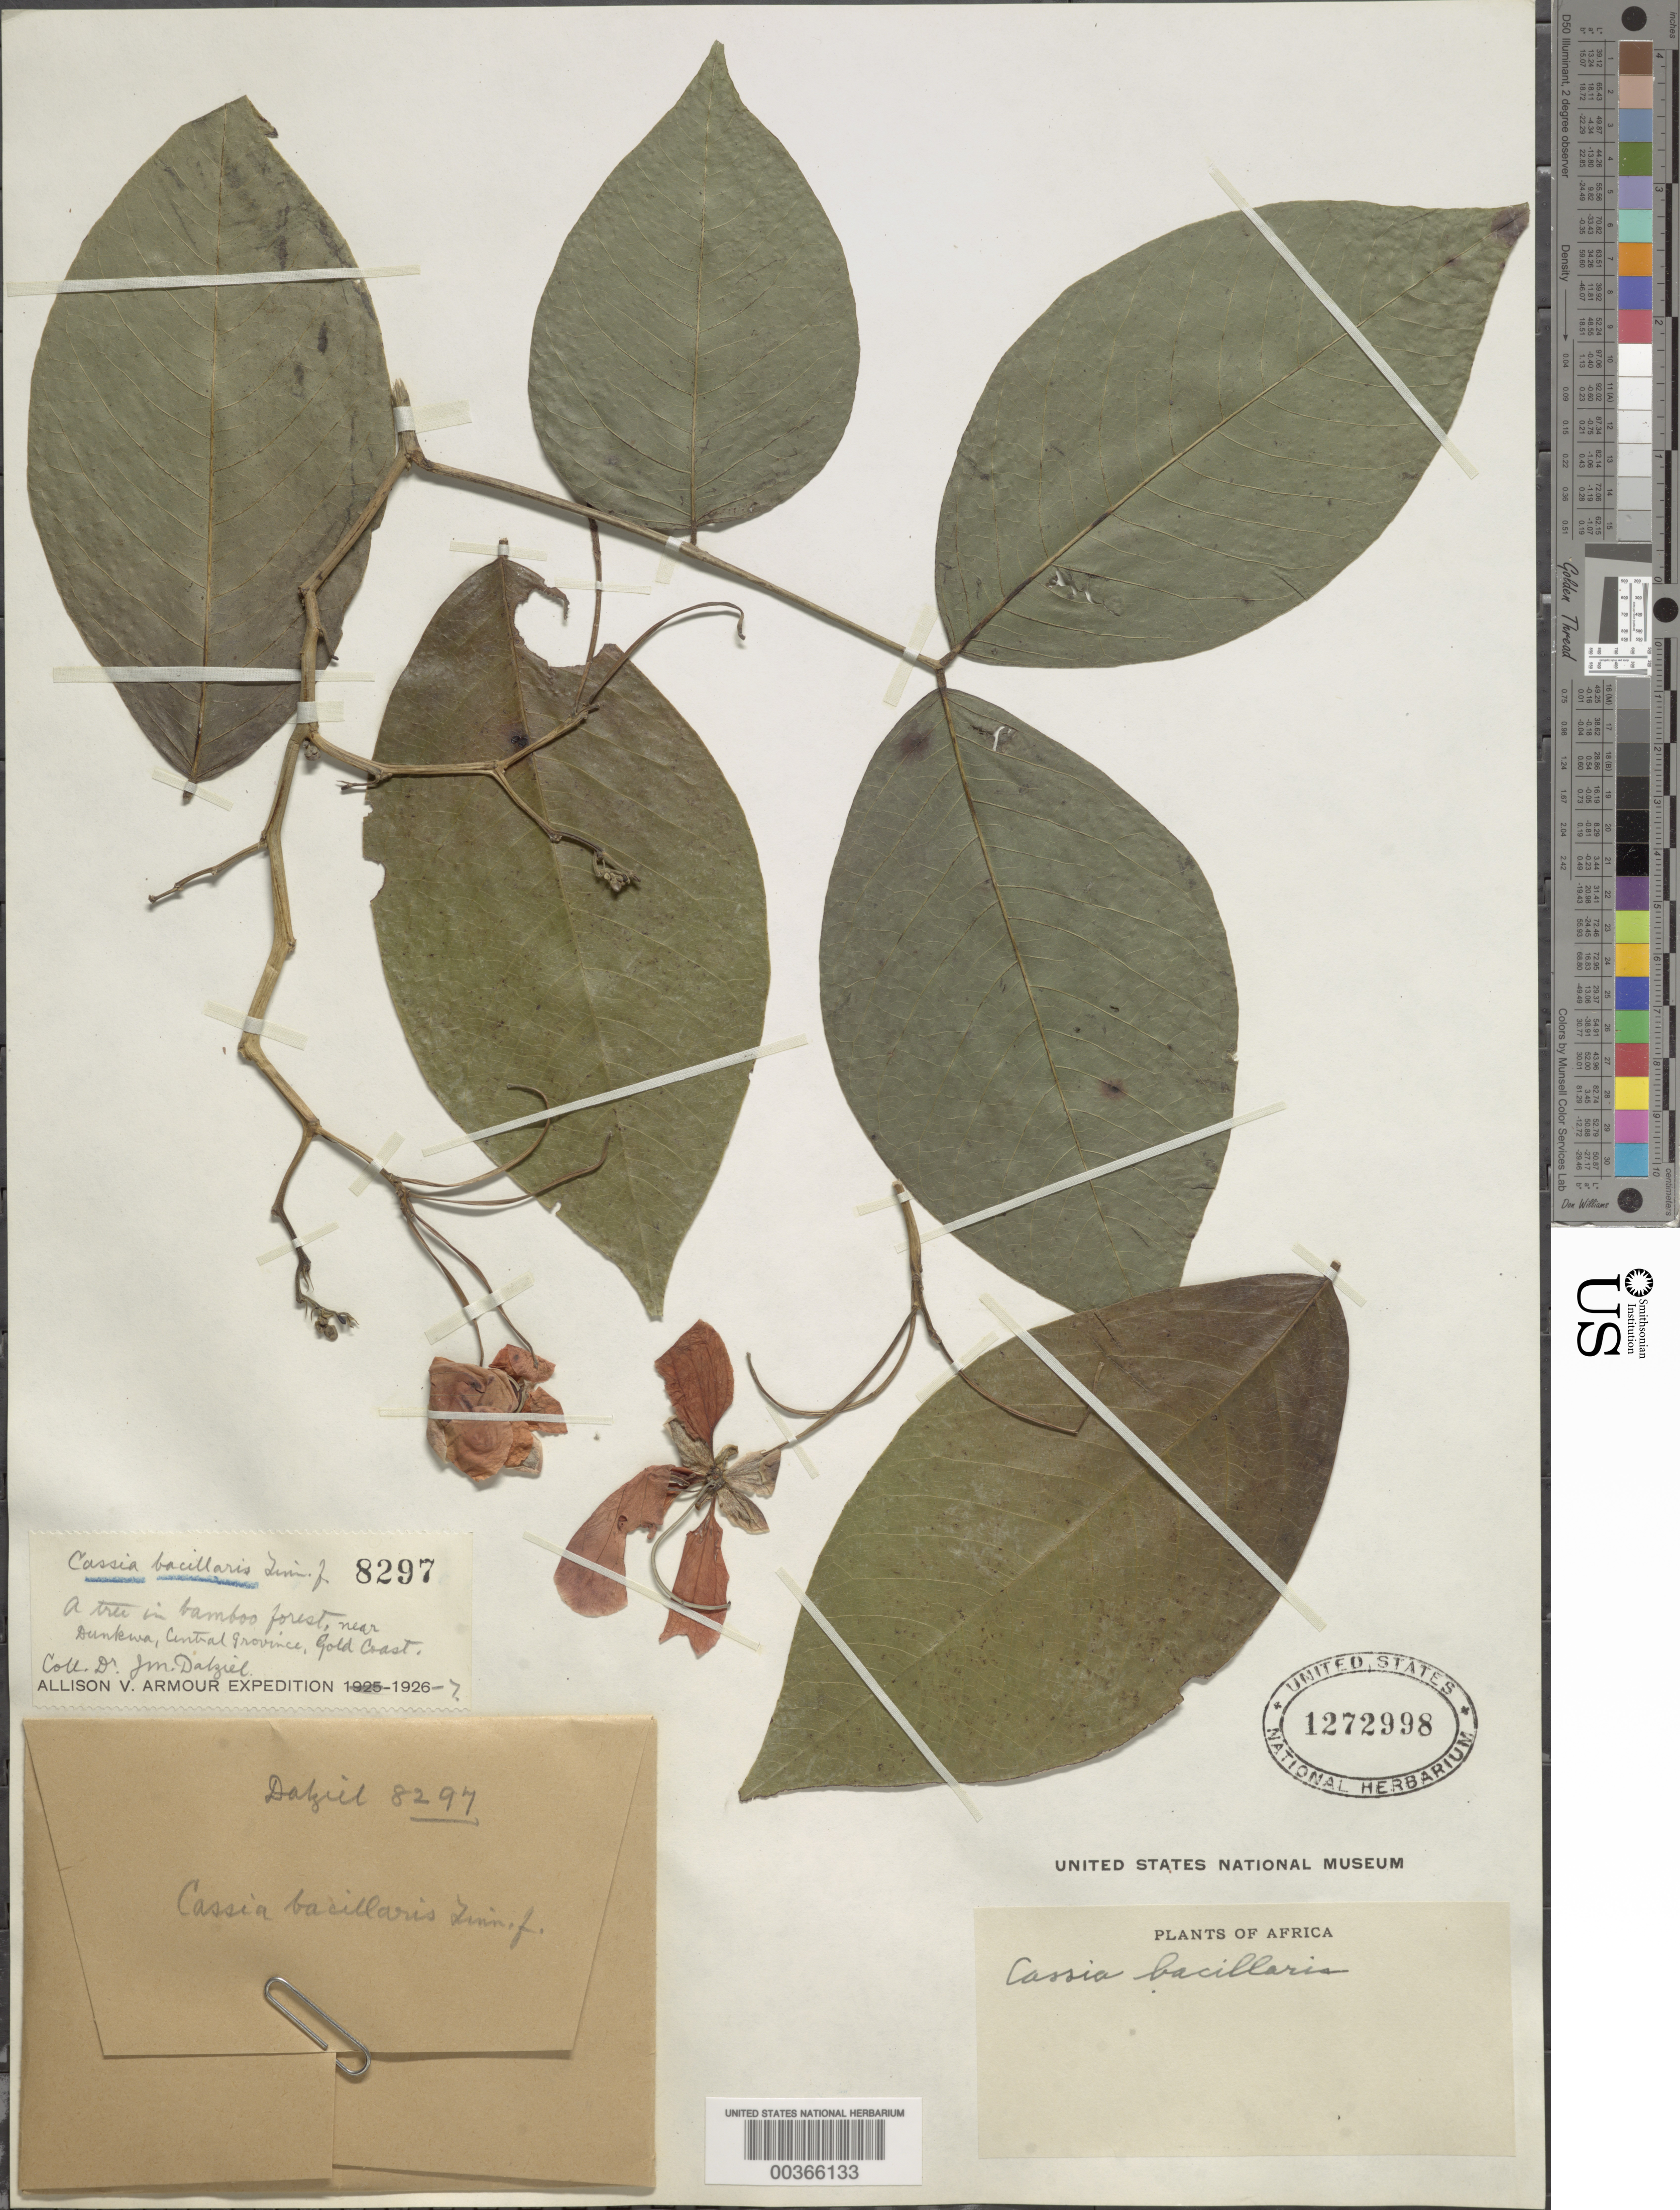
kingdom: Plantae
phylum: Tracheophyta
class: Magnoliopsida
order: Fabales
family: Fabaceae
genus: Senna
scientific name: Senna bacillaris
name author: (L. f.) H.S. Irwin & Barneby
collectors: J. Dalziel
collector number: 8297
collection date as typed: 1926 to -- -- 1927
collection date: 1926/1927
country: Ghana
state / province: Central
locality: Near dunkwa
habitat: Bamboo forest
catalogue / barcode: US 1272998